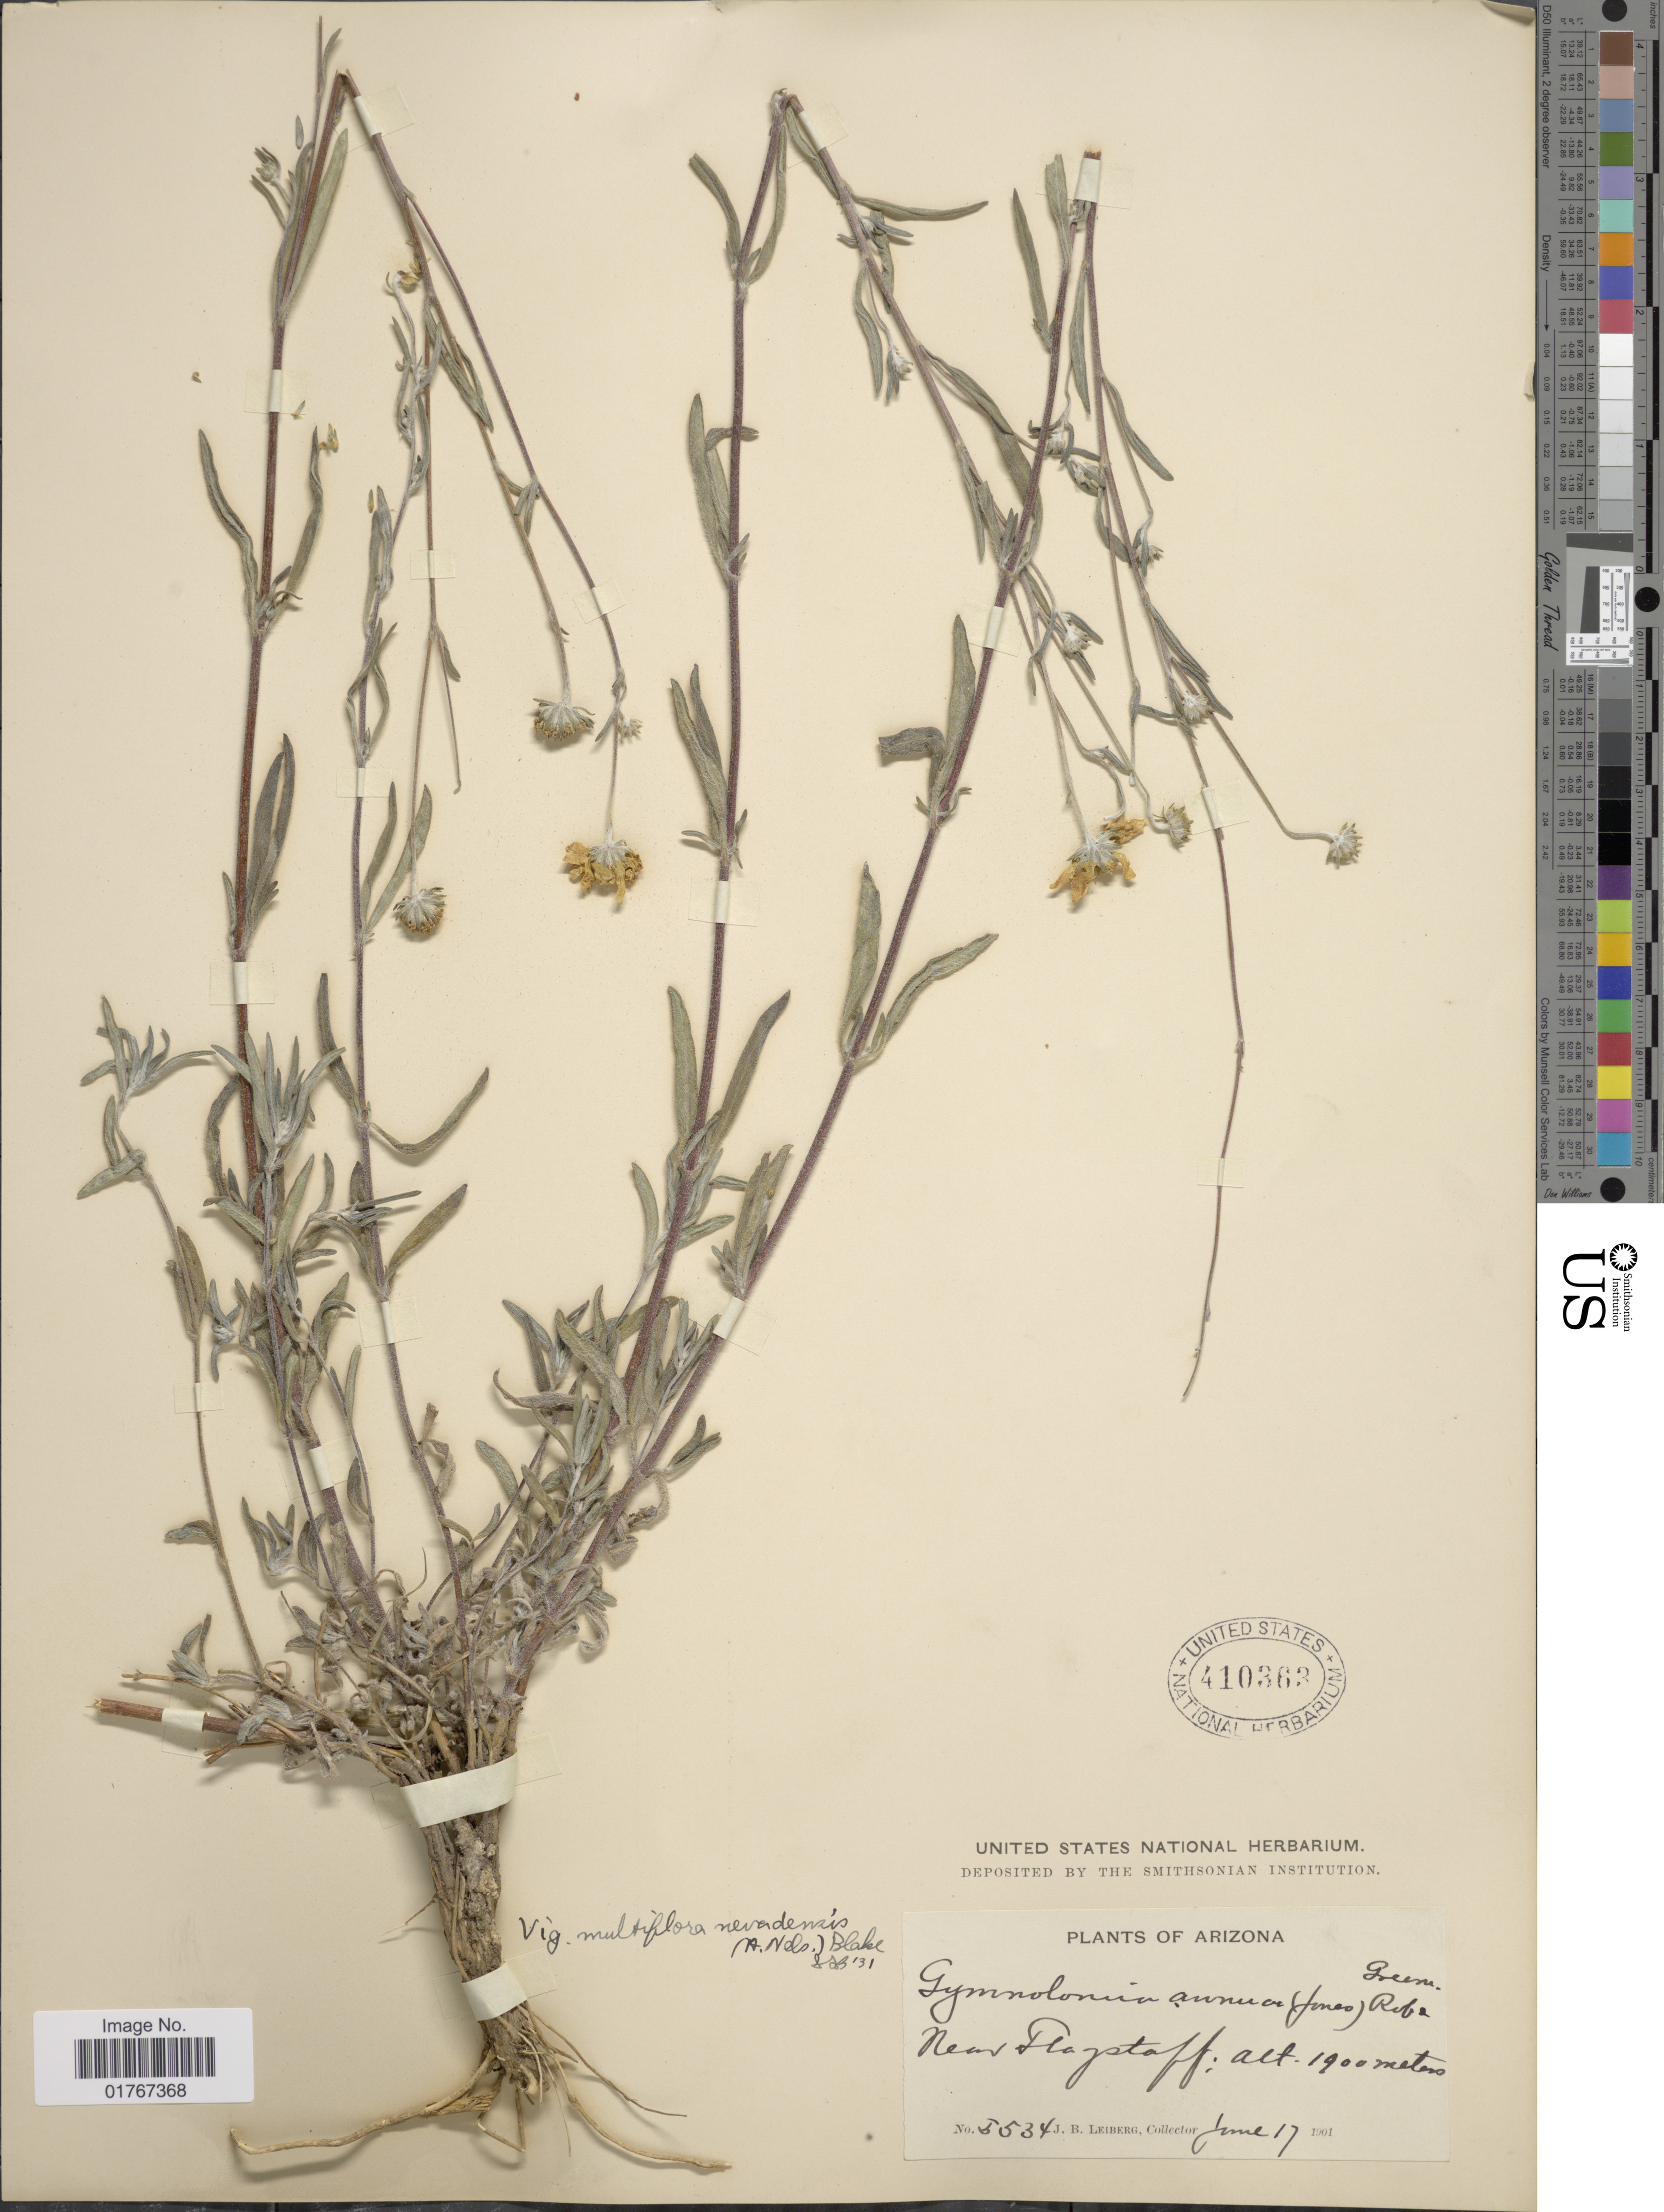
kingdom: Plantae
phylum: Tracheophyta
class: Magnoliopsida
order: Asterales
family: Asteraceae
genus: Heliomeris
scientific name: Heliomeris multiflora var. nevadensis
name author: (A. Nelson) Blake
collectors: J. B. Leiberg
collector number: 5534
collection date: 1904-06-17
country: United States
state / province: Arizona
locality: Near Flagstaff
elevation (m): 1900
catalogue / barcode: US 410363